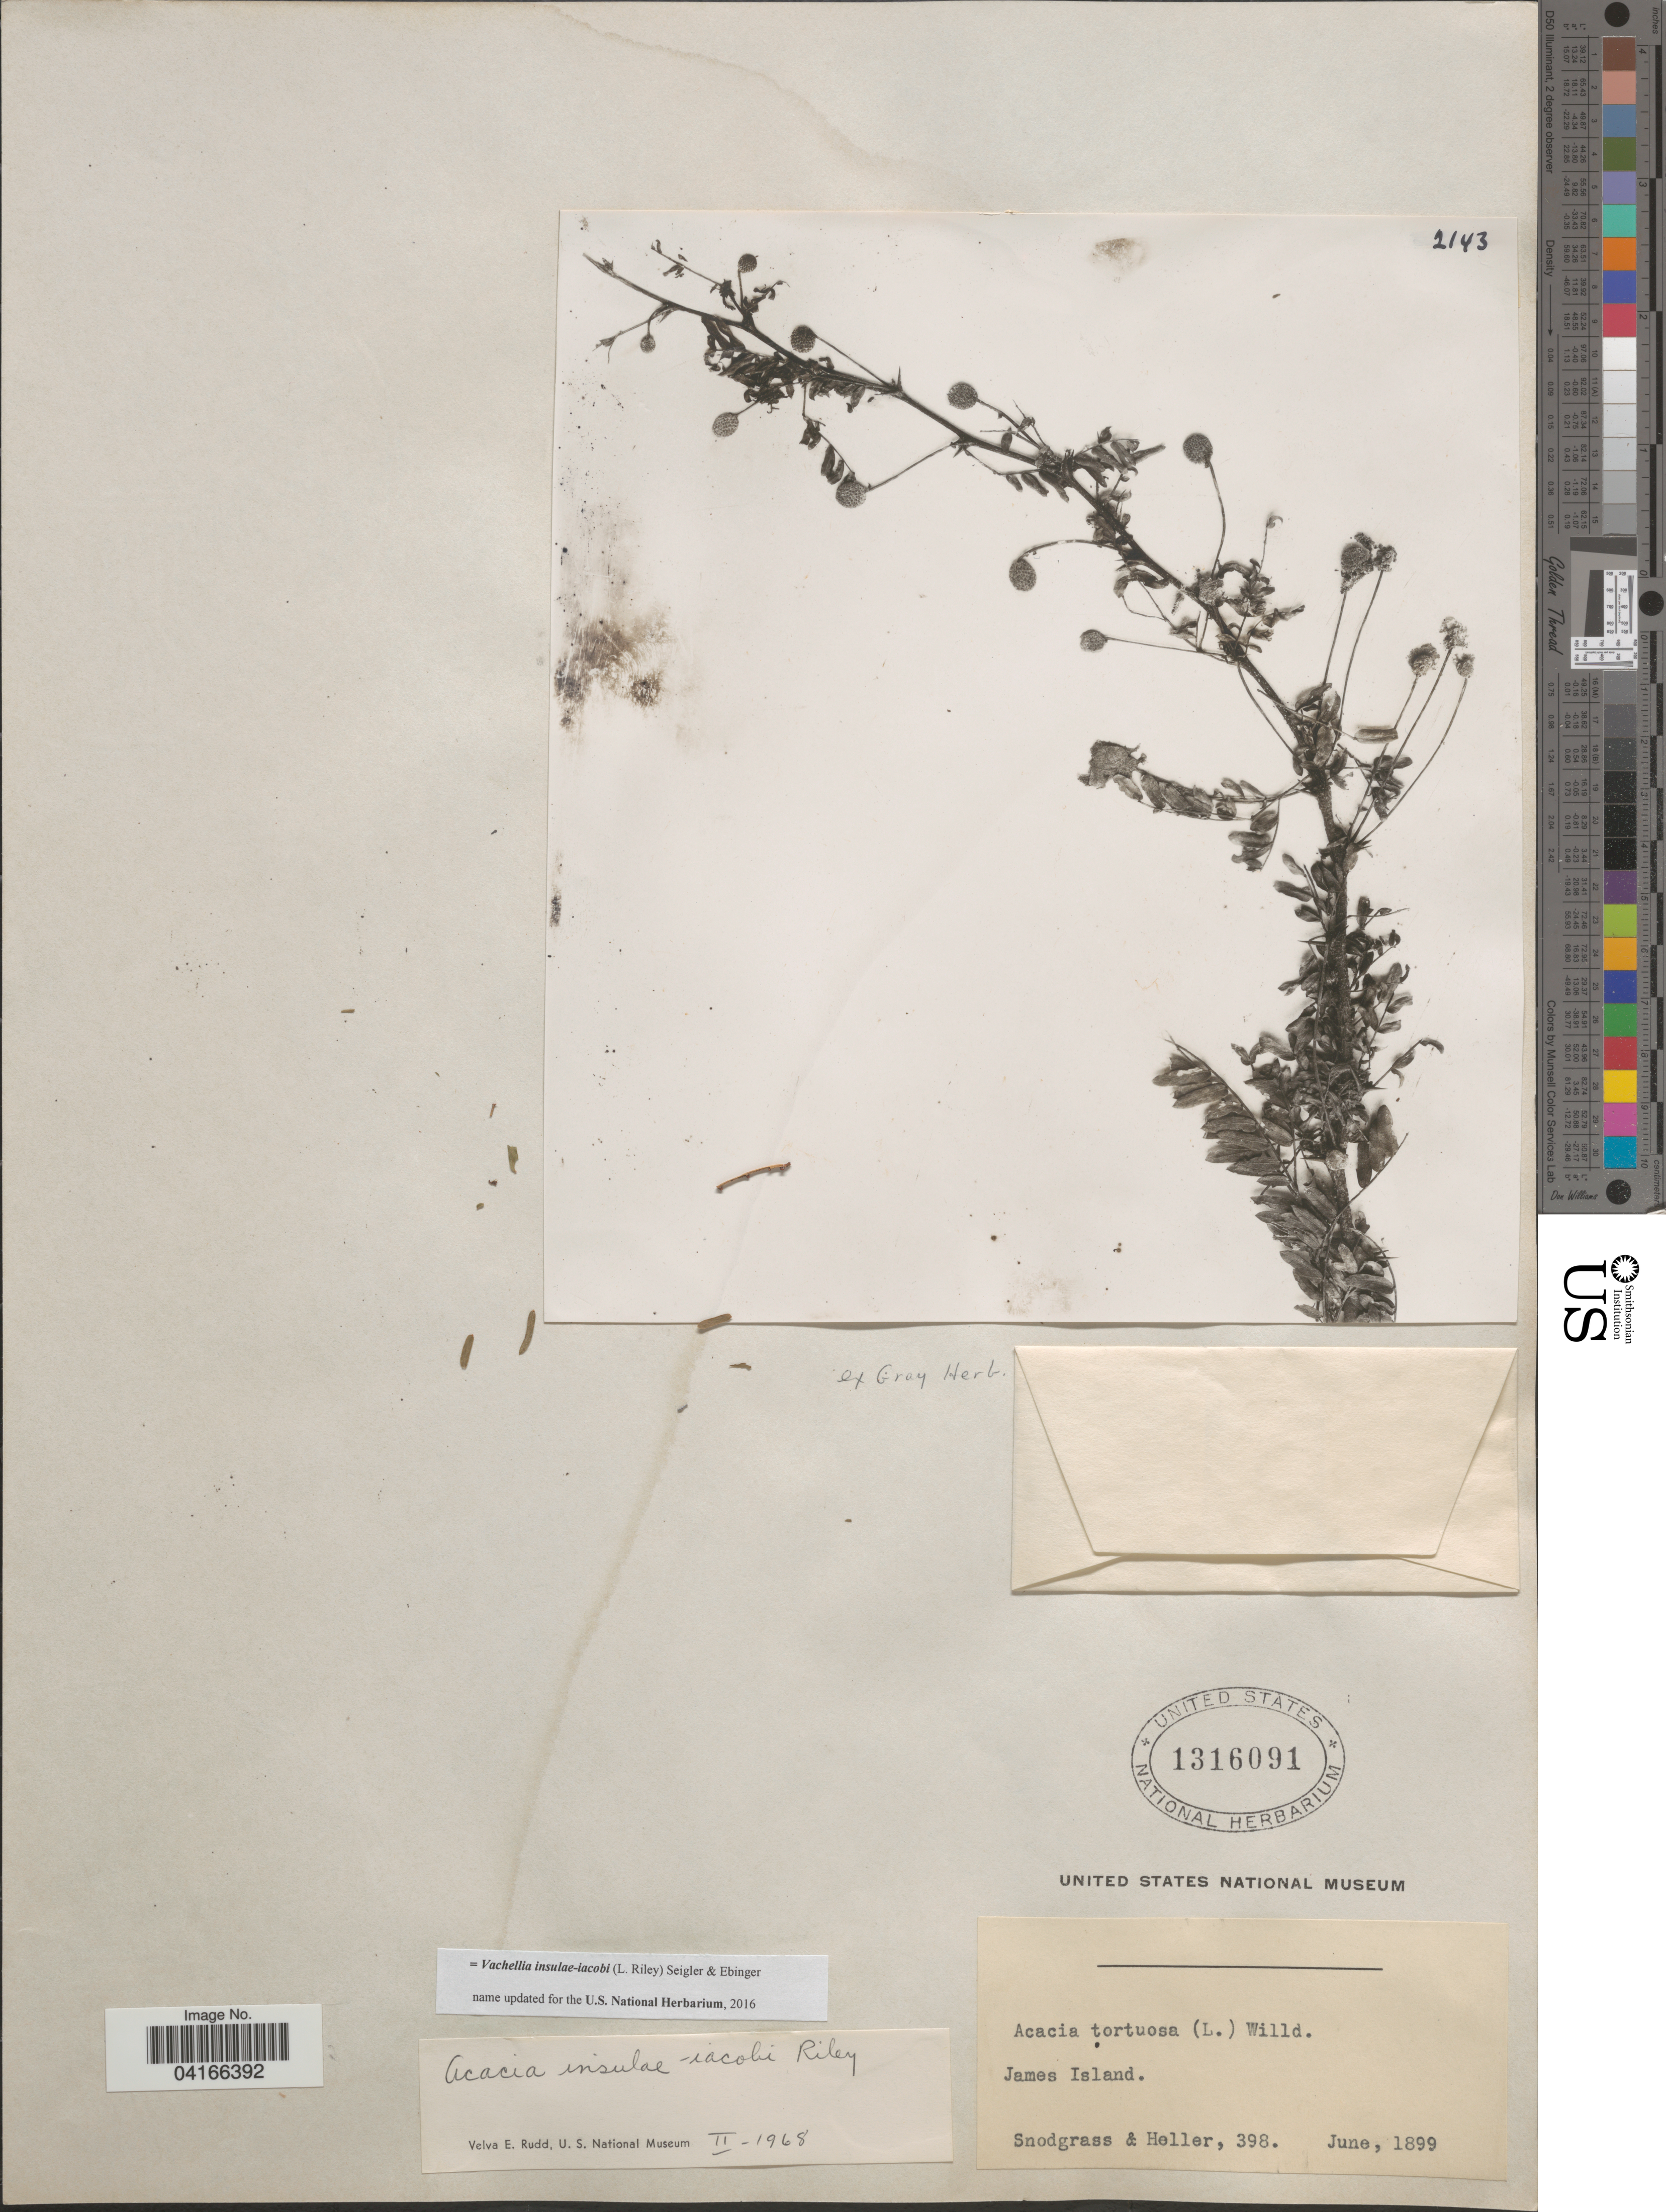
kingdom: Plantae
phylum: Tracheophyta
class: Magnoliopsida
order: Fabales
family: Fabaceae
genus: Vachellia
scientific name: Vachellia insulae-iacobi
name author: (Riley) Seigler & Ebinger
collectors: Snodgrass & -- Heller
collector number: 398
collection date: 1899-06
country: Ecuador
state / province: Colón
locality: James Island.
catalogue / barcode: US 1316091